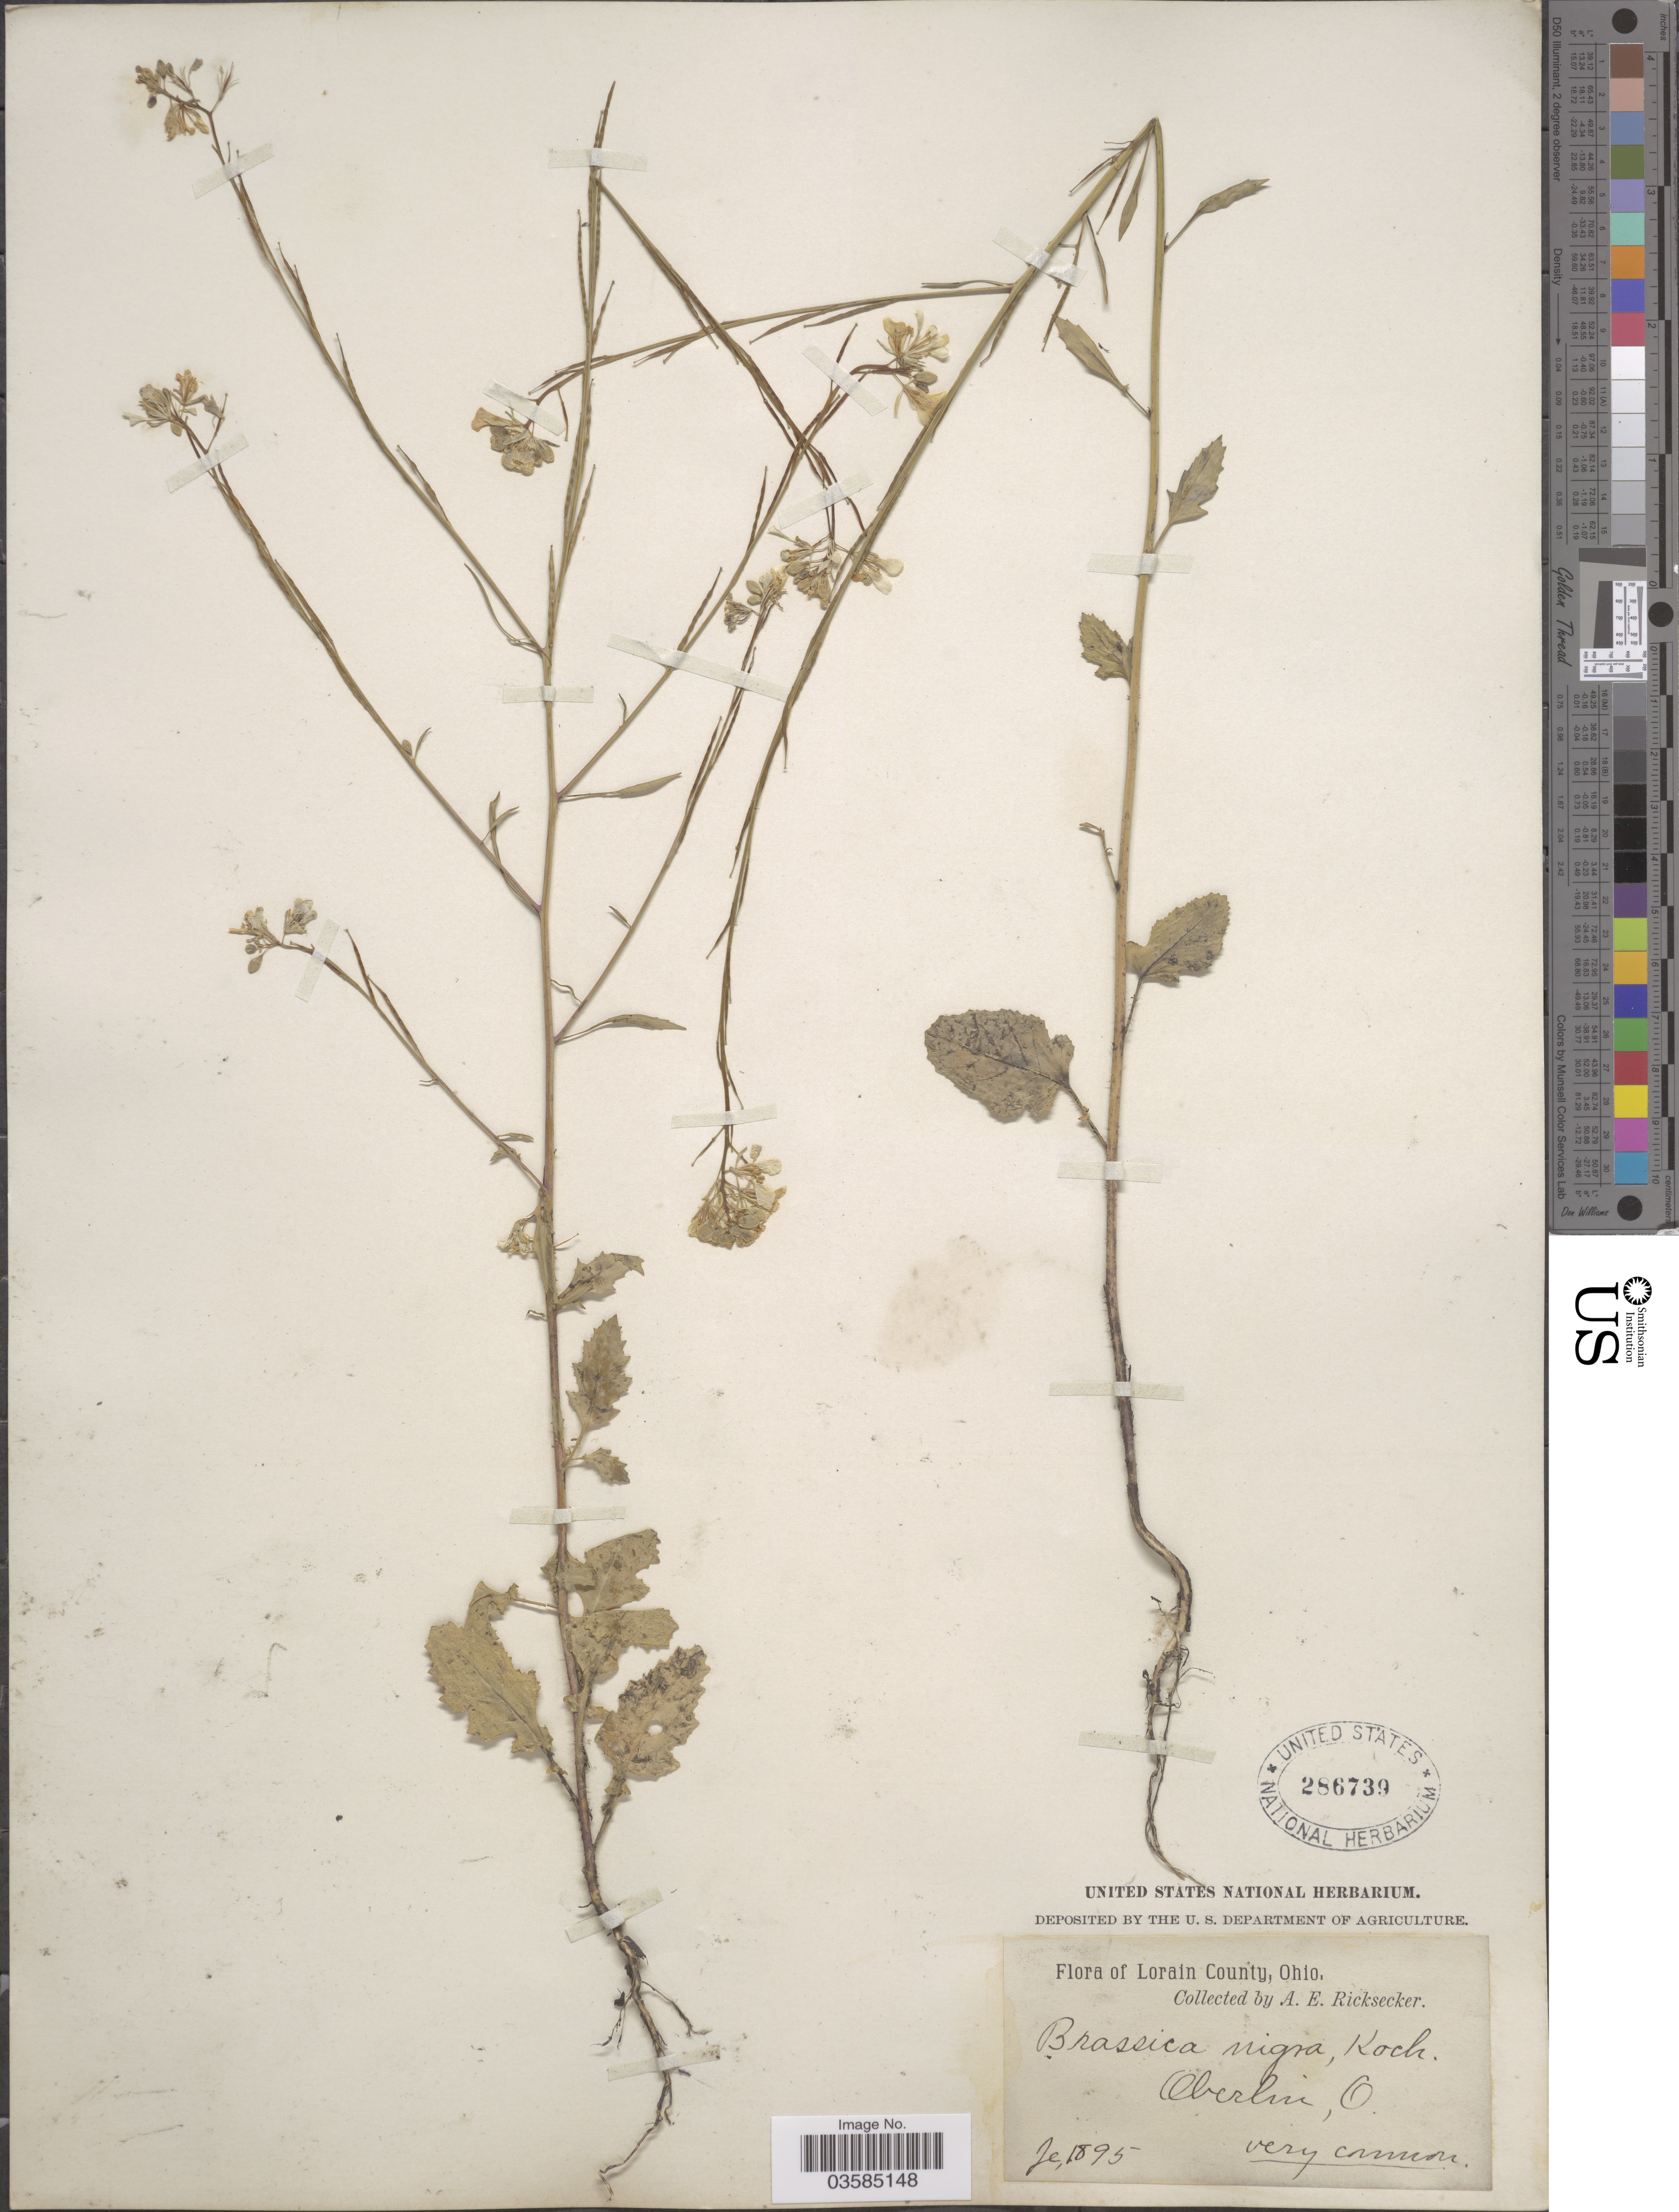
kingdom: Plantae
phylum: Tracheophyta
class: Magnoliopsida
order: Brassicales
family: Brassicaceae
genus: Brassica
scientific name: Brassica nigra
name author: (L.) W.D.J. Koch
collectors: A. E. Ricksecker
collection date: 1895-06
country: United States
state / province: Ohio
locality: Lorain County. Oberlin.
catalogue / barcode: US 286739